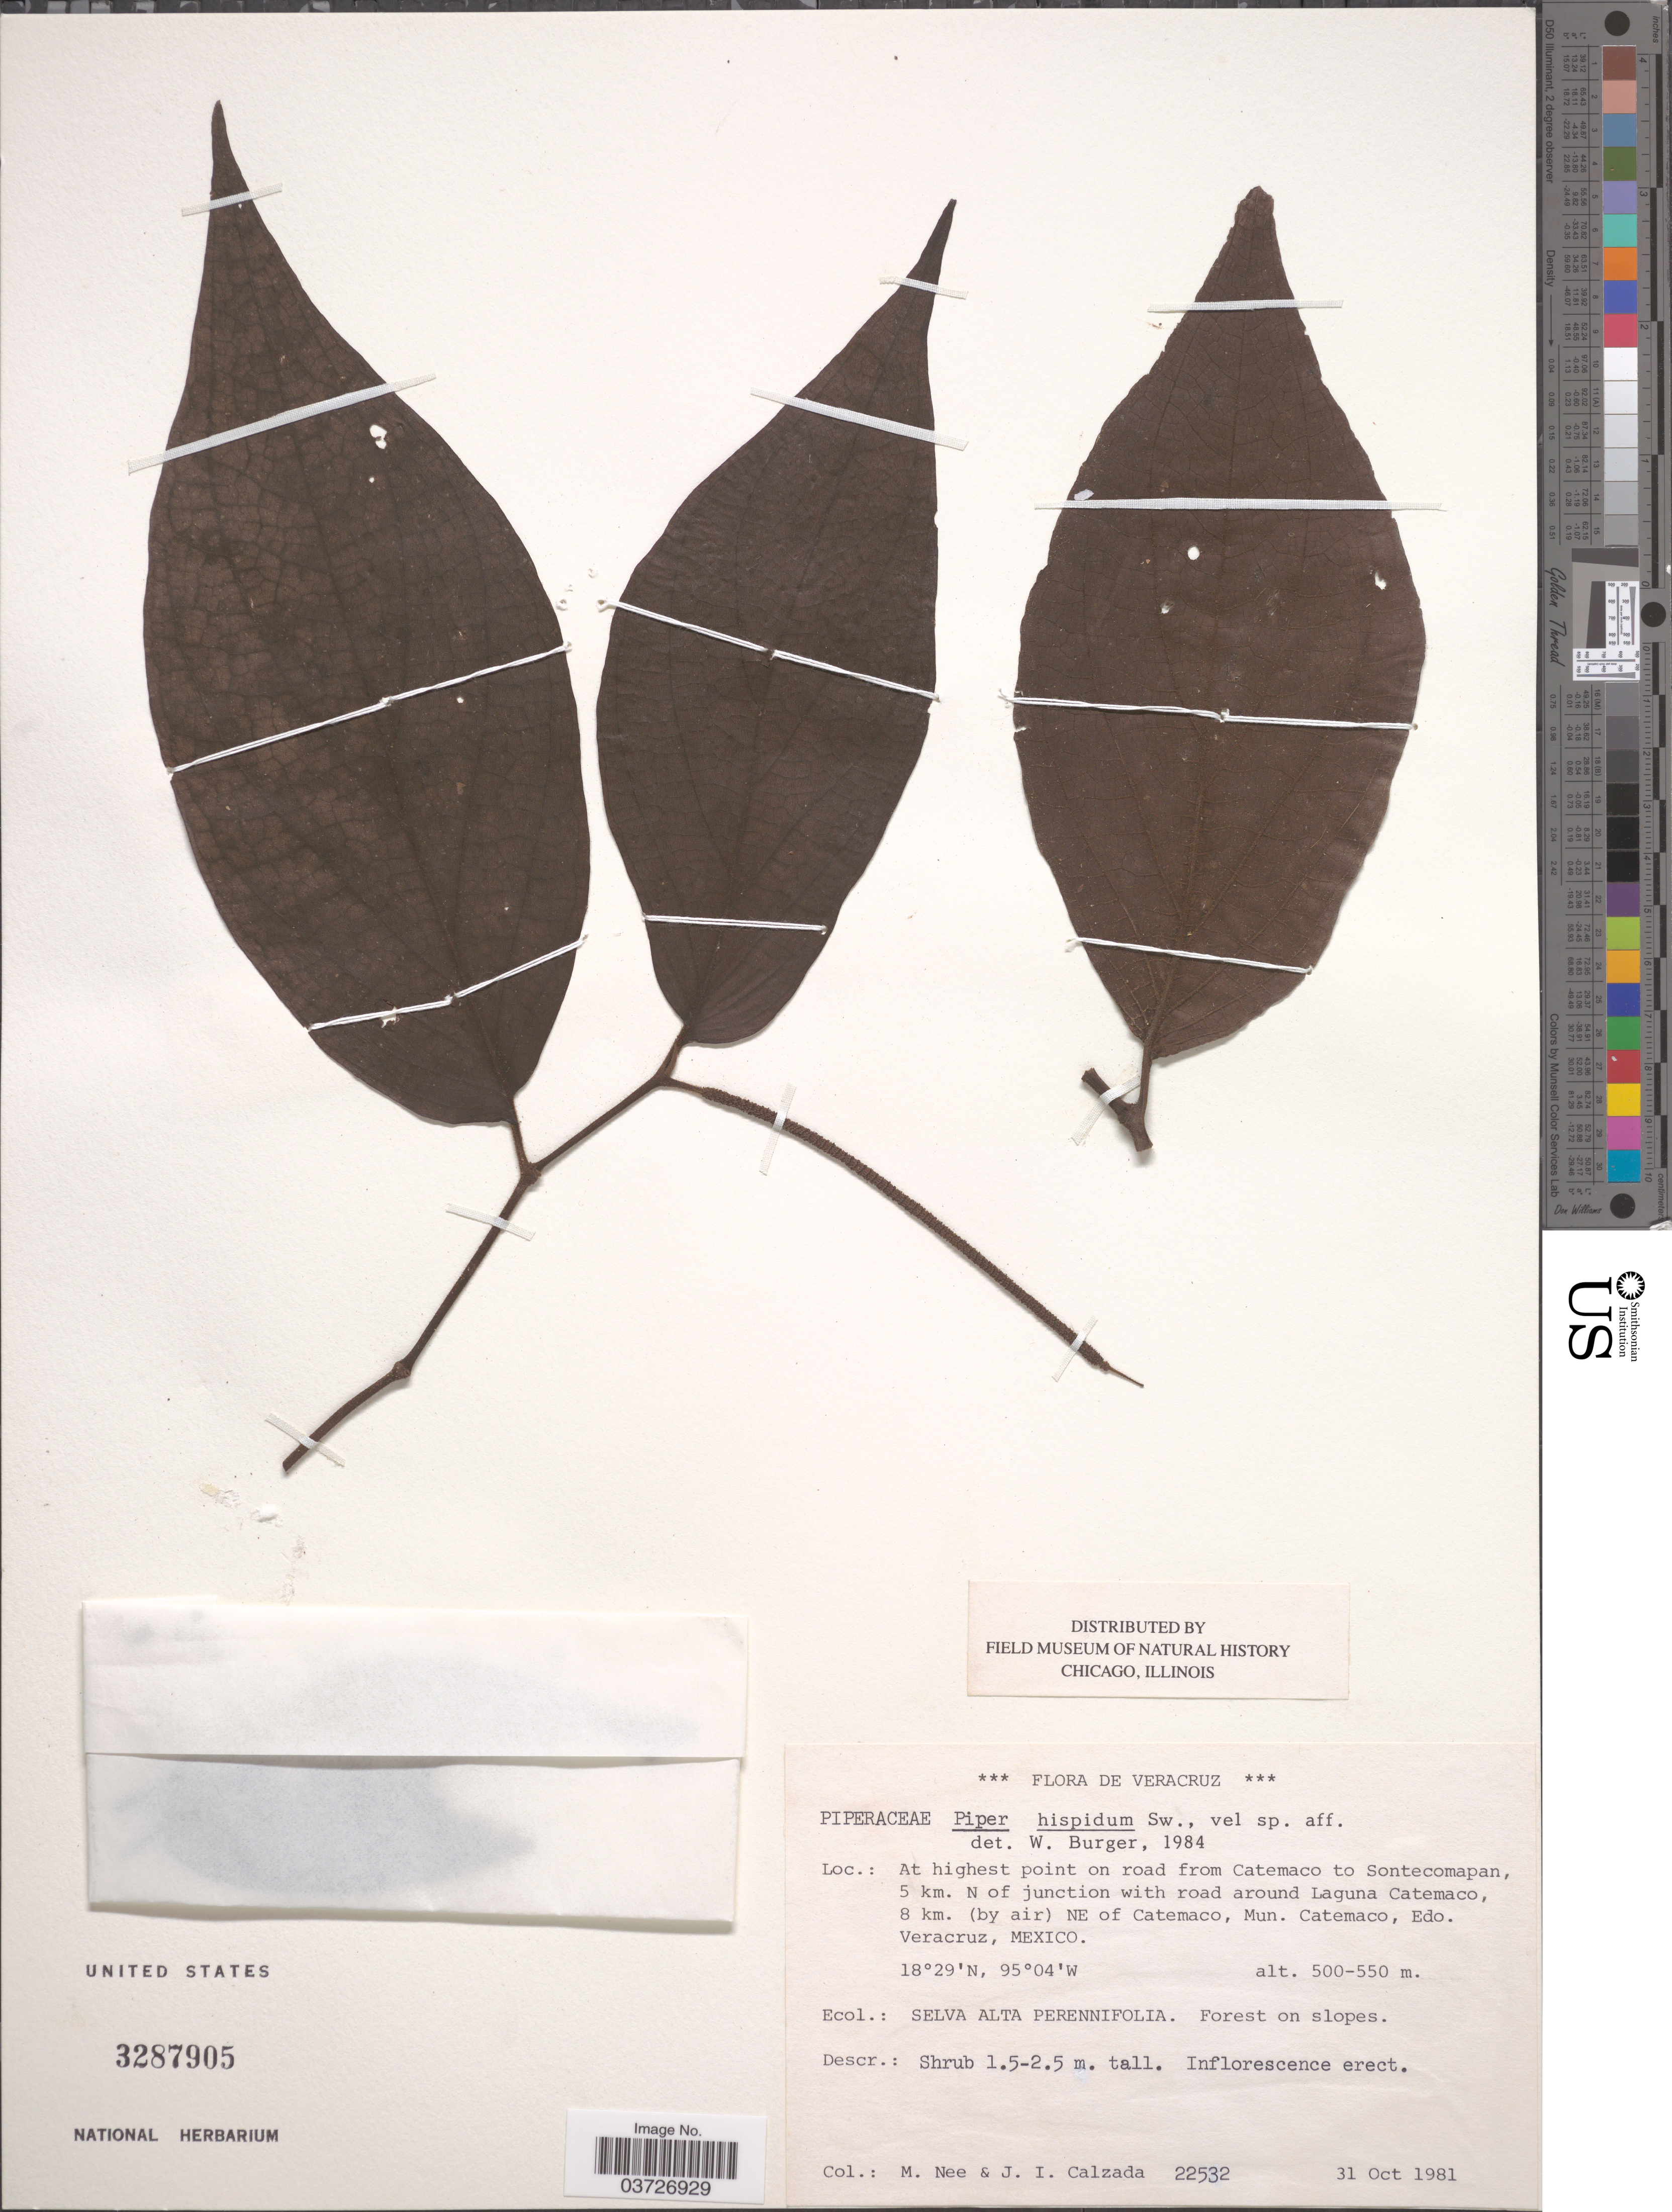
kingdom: Plantae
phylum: Tracheophyta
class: Magnoliopsida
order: Piperales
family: Piperaceae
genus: Piper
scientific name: Piper hispidum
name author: Sw.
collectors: M. Nee & J. I. Calzada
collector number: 22532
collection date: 1981-10-31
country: Mexico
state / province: Veracruz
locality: Veracruz. At highest point on road from Catemaco to Sontecomapan, 5 km. N of junction with road around Laguna Catemaco, 8 km. (by air) NE of Catemaco, Mun. Catemaco.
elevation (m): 500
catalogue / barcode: US 3287905